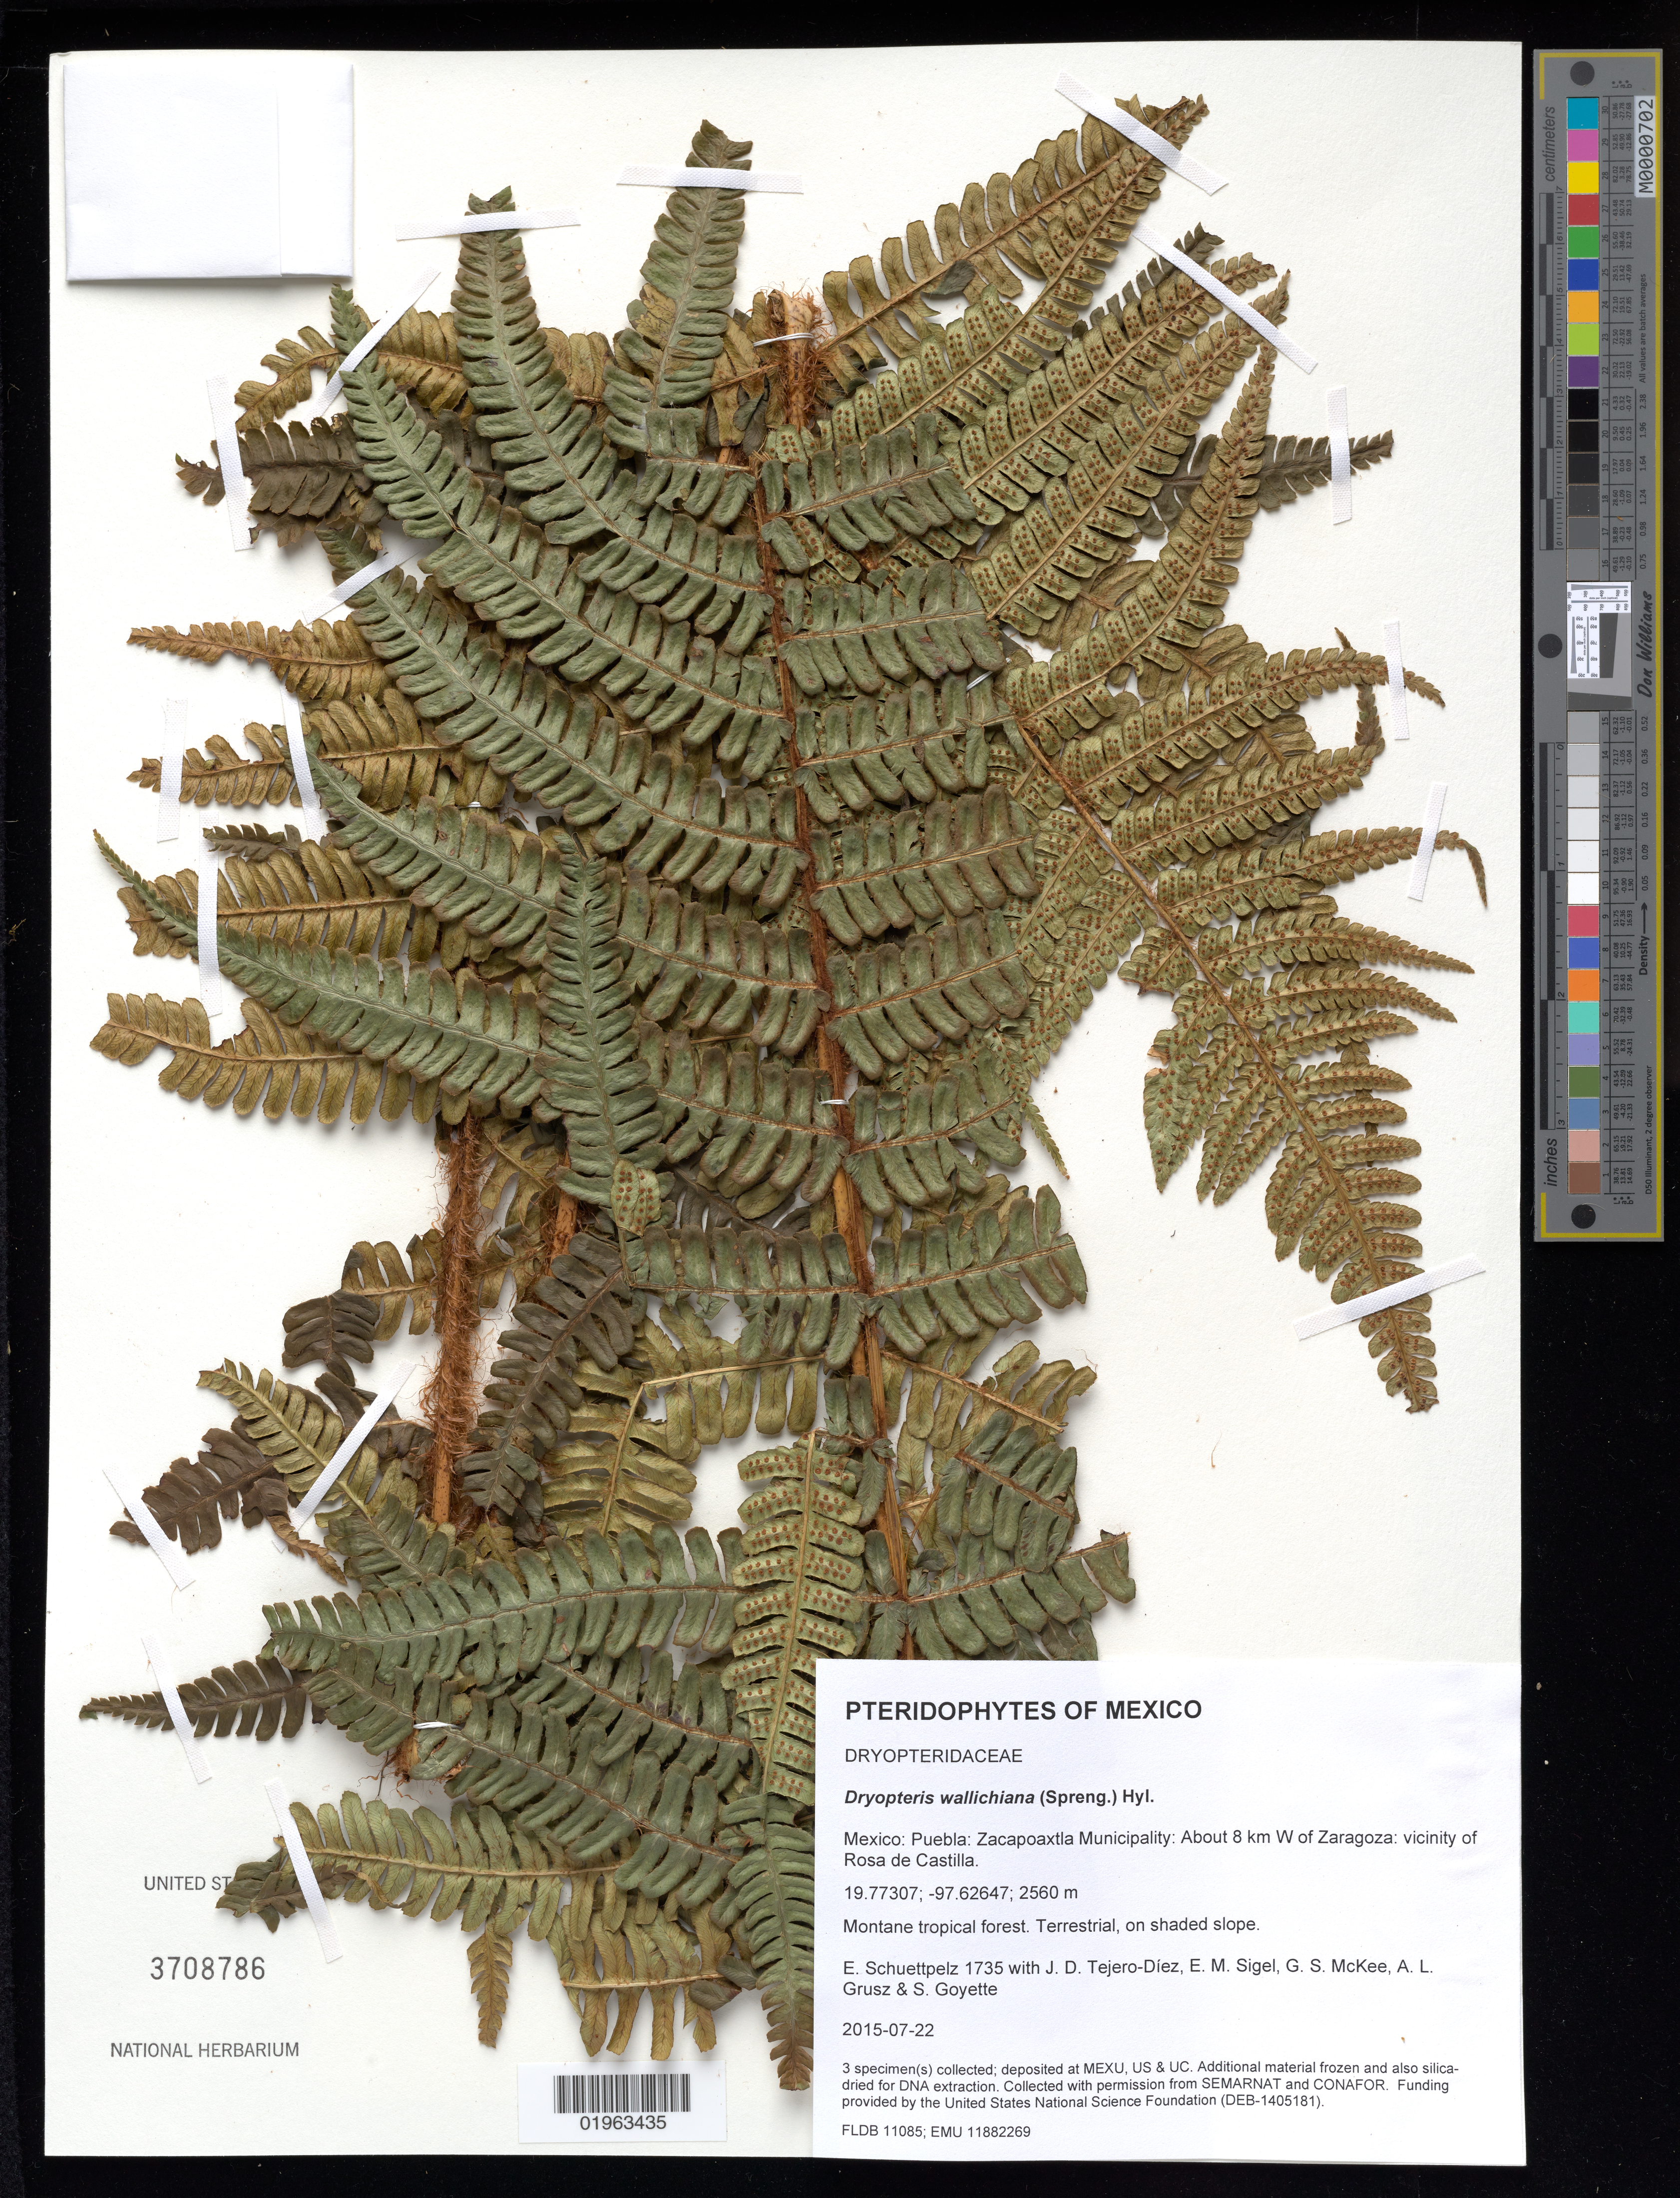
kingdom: Plantae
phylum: Tracheophyta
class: Polypodiopsida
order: Polypodiales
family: Dryopteridaceae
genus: Dryopteris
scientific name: Dryopteris wallichiana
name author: (Spreng.) Hyl.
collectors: E. Schuettpelz, D. Tejero-Díez, E. M. Sigel, G. S. McKee & A. Grusz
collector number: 1735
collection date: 2015-07-22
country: Mexico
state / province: Puebla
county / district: Zacapoaxtla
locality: About 8 km W of Zaragoza: vicinity of Rosa de Castilla.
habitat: Montane tropical forest.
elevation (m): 2560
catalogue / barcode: US 3708786